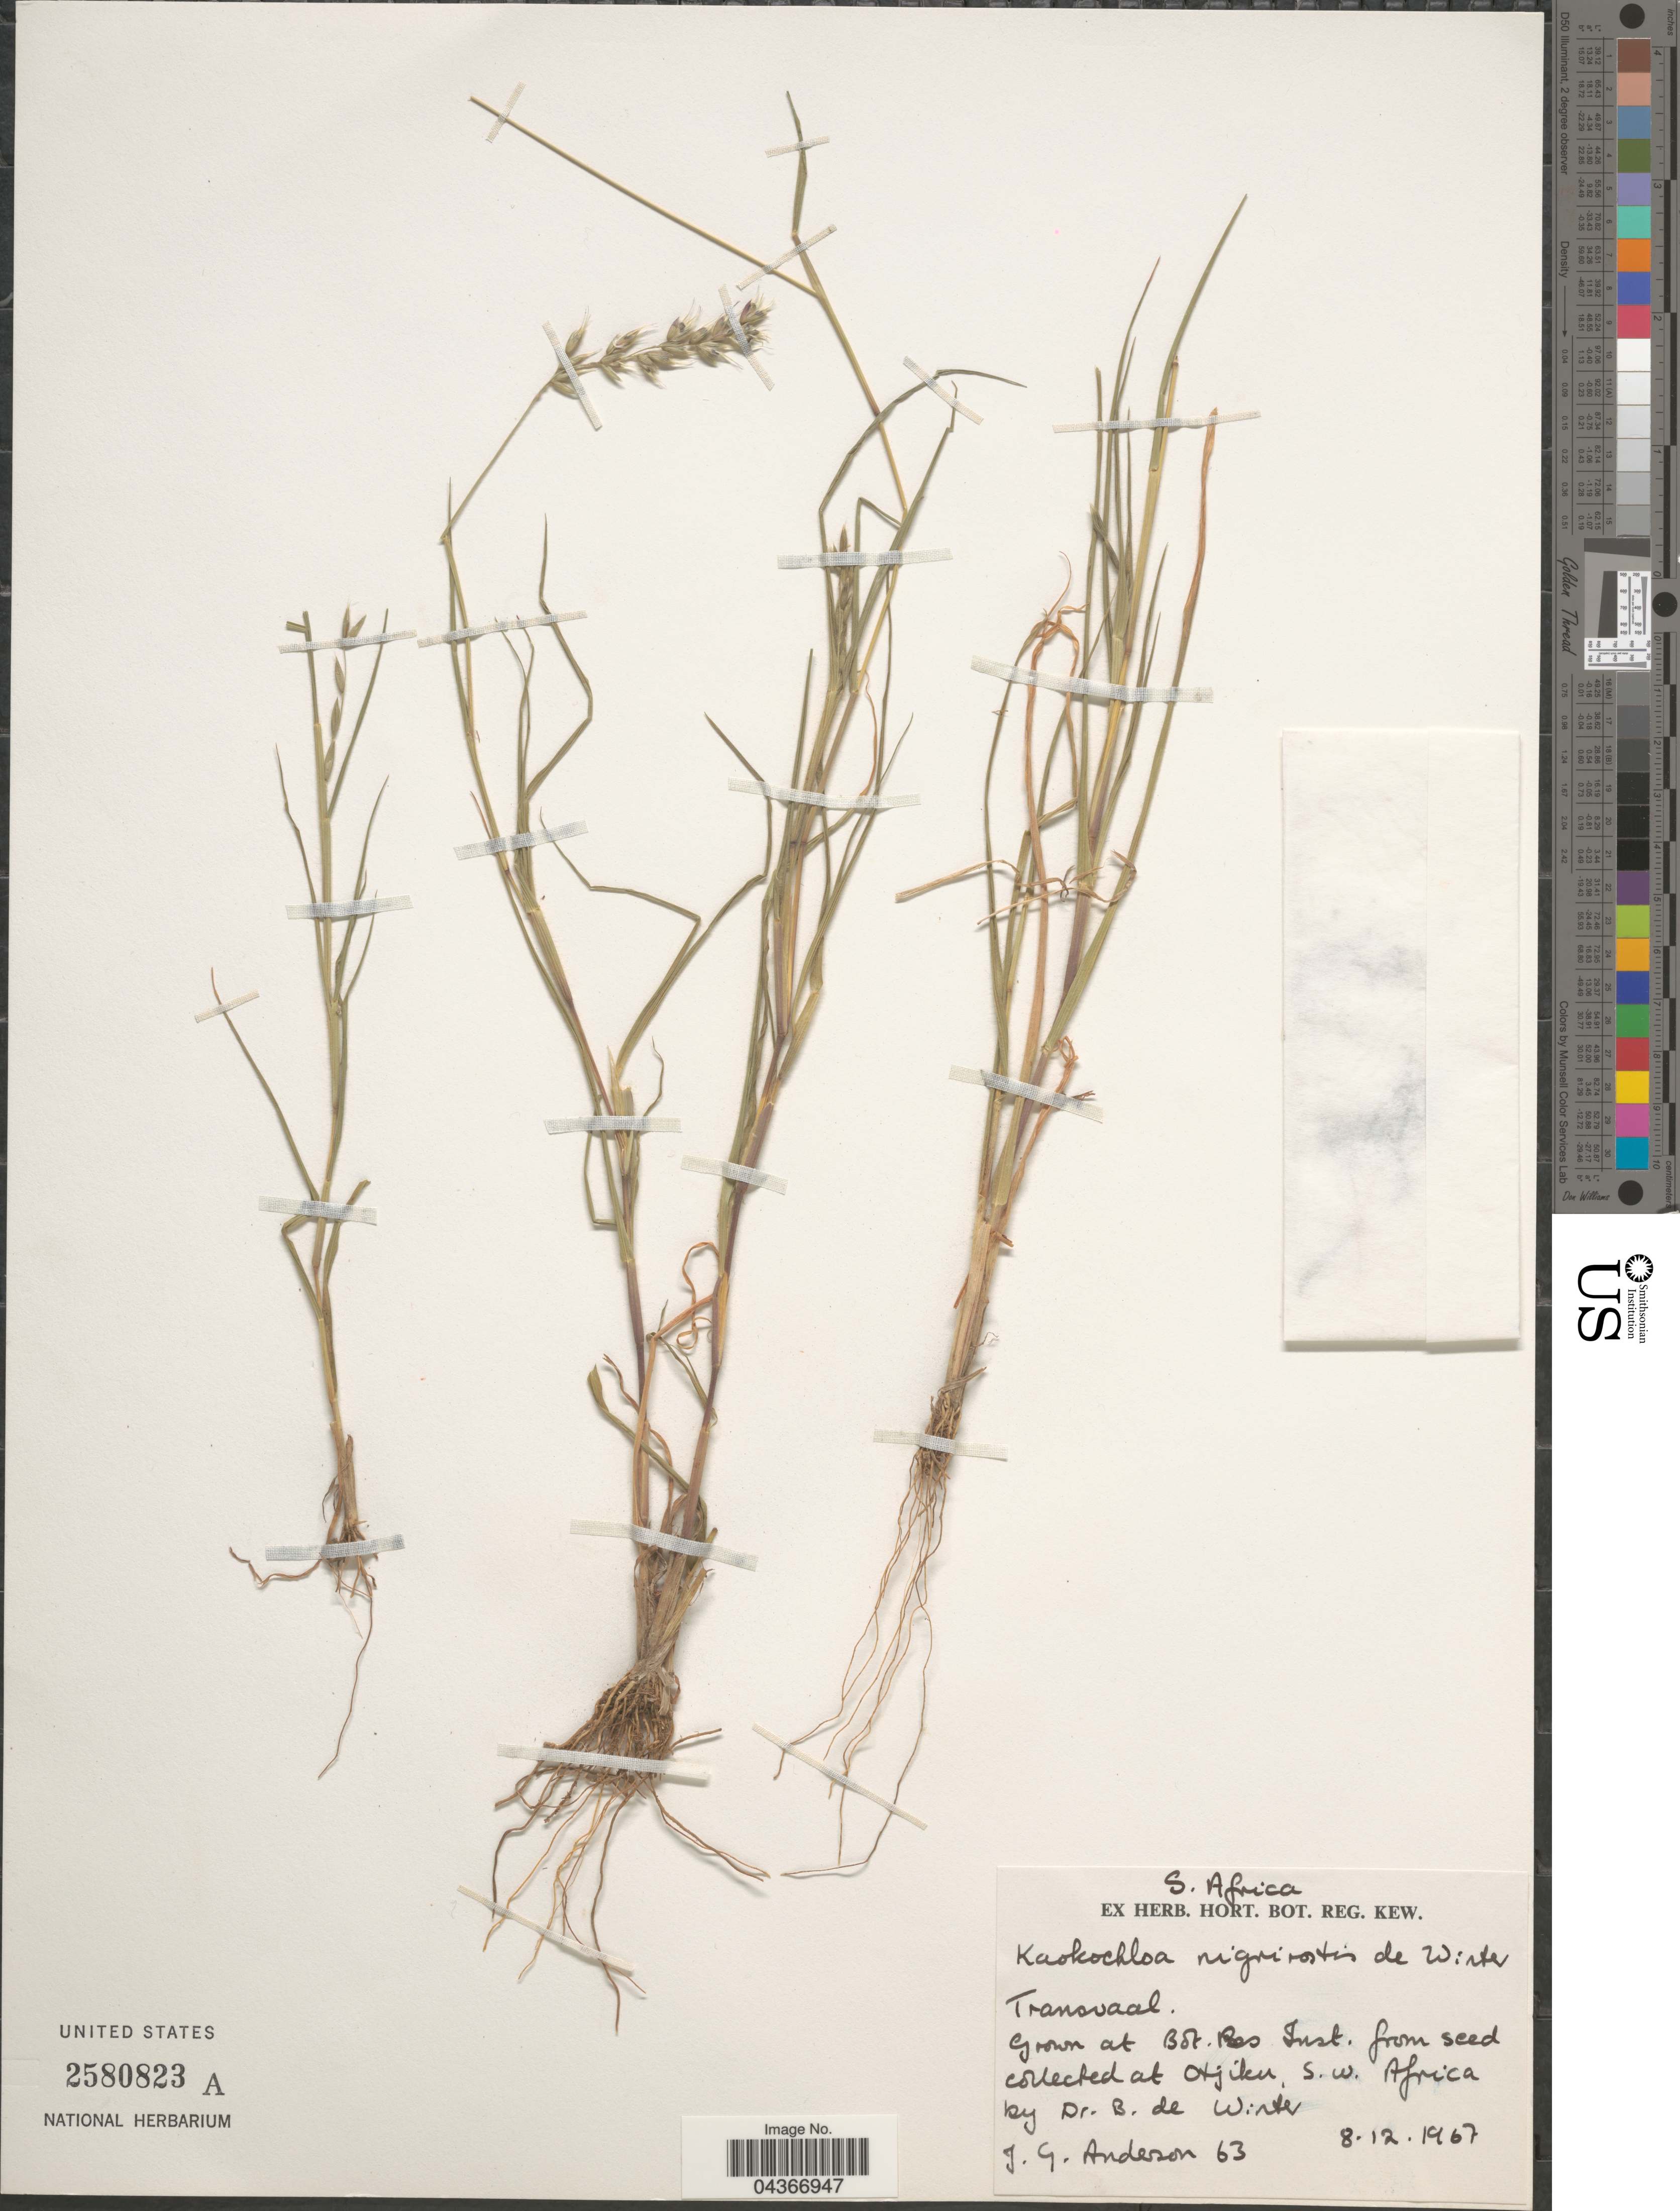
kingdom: Plantae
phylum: Tracheophyta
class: Liliopsida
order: Poales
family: Poaceae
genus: Kaokochloa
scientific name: Kaokochloa nigrirostris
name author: De Winter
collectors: J. Anderson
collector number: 63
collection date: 1967-12-08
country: South Africa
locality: Transvaal. At Bot. Res. Inst.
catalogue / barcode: US 2580823A